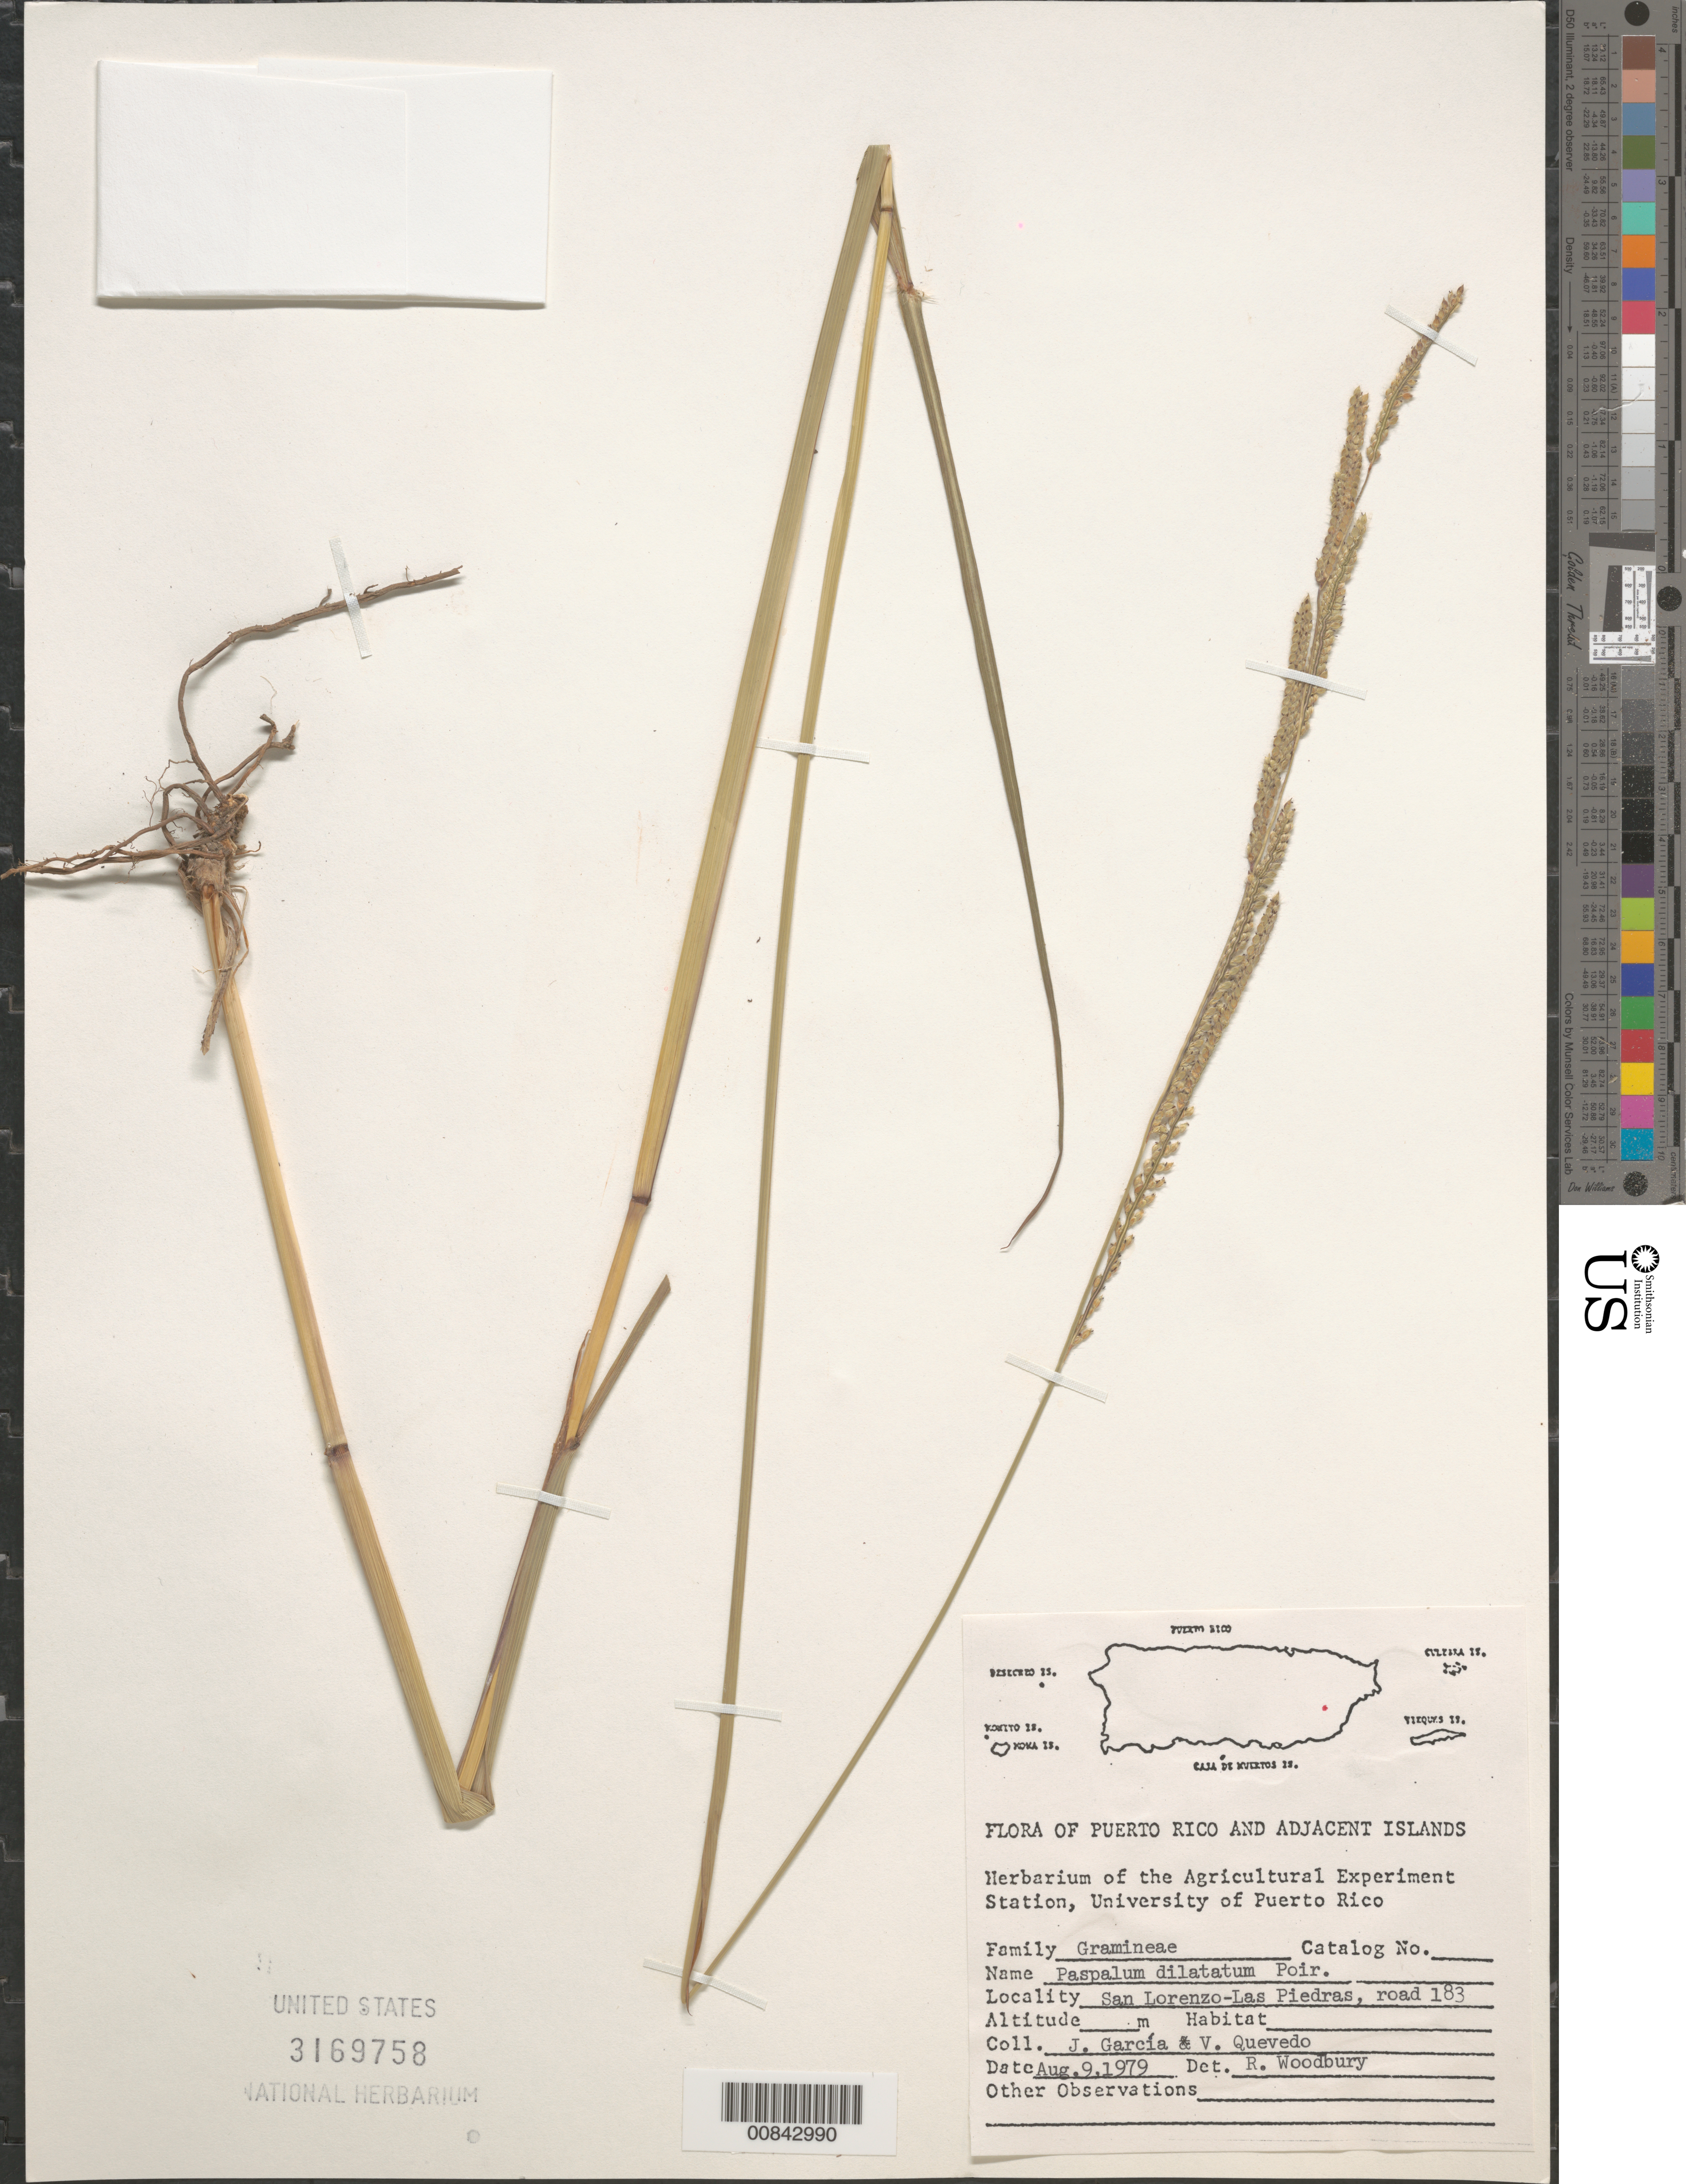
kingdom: Plantae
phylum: Tracheophyta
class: Liliopsida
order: Poales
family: Poaceae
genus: Paspalum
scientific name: Paspalum dilatatum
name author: Poir.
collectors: J. García & V. Quevedo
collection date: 1979-08-09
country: Puerto Rico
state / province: San Lorenzo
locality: Puerto Rico And Adjacent Islands. Las Piedras, road 183.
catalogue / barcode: US 3169758